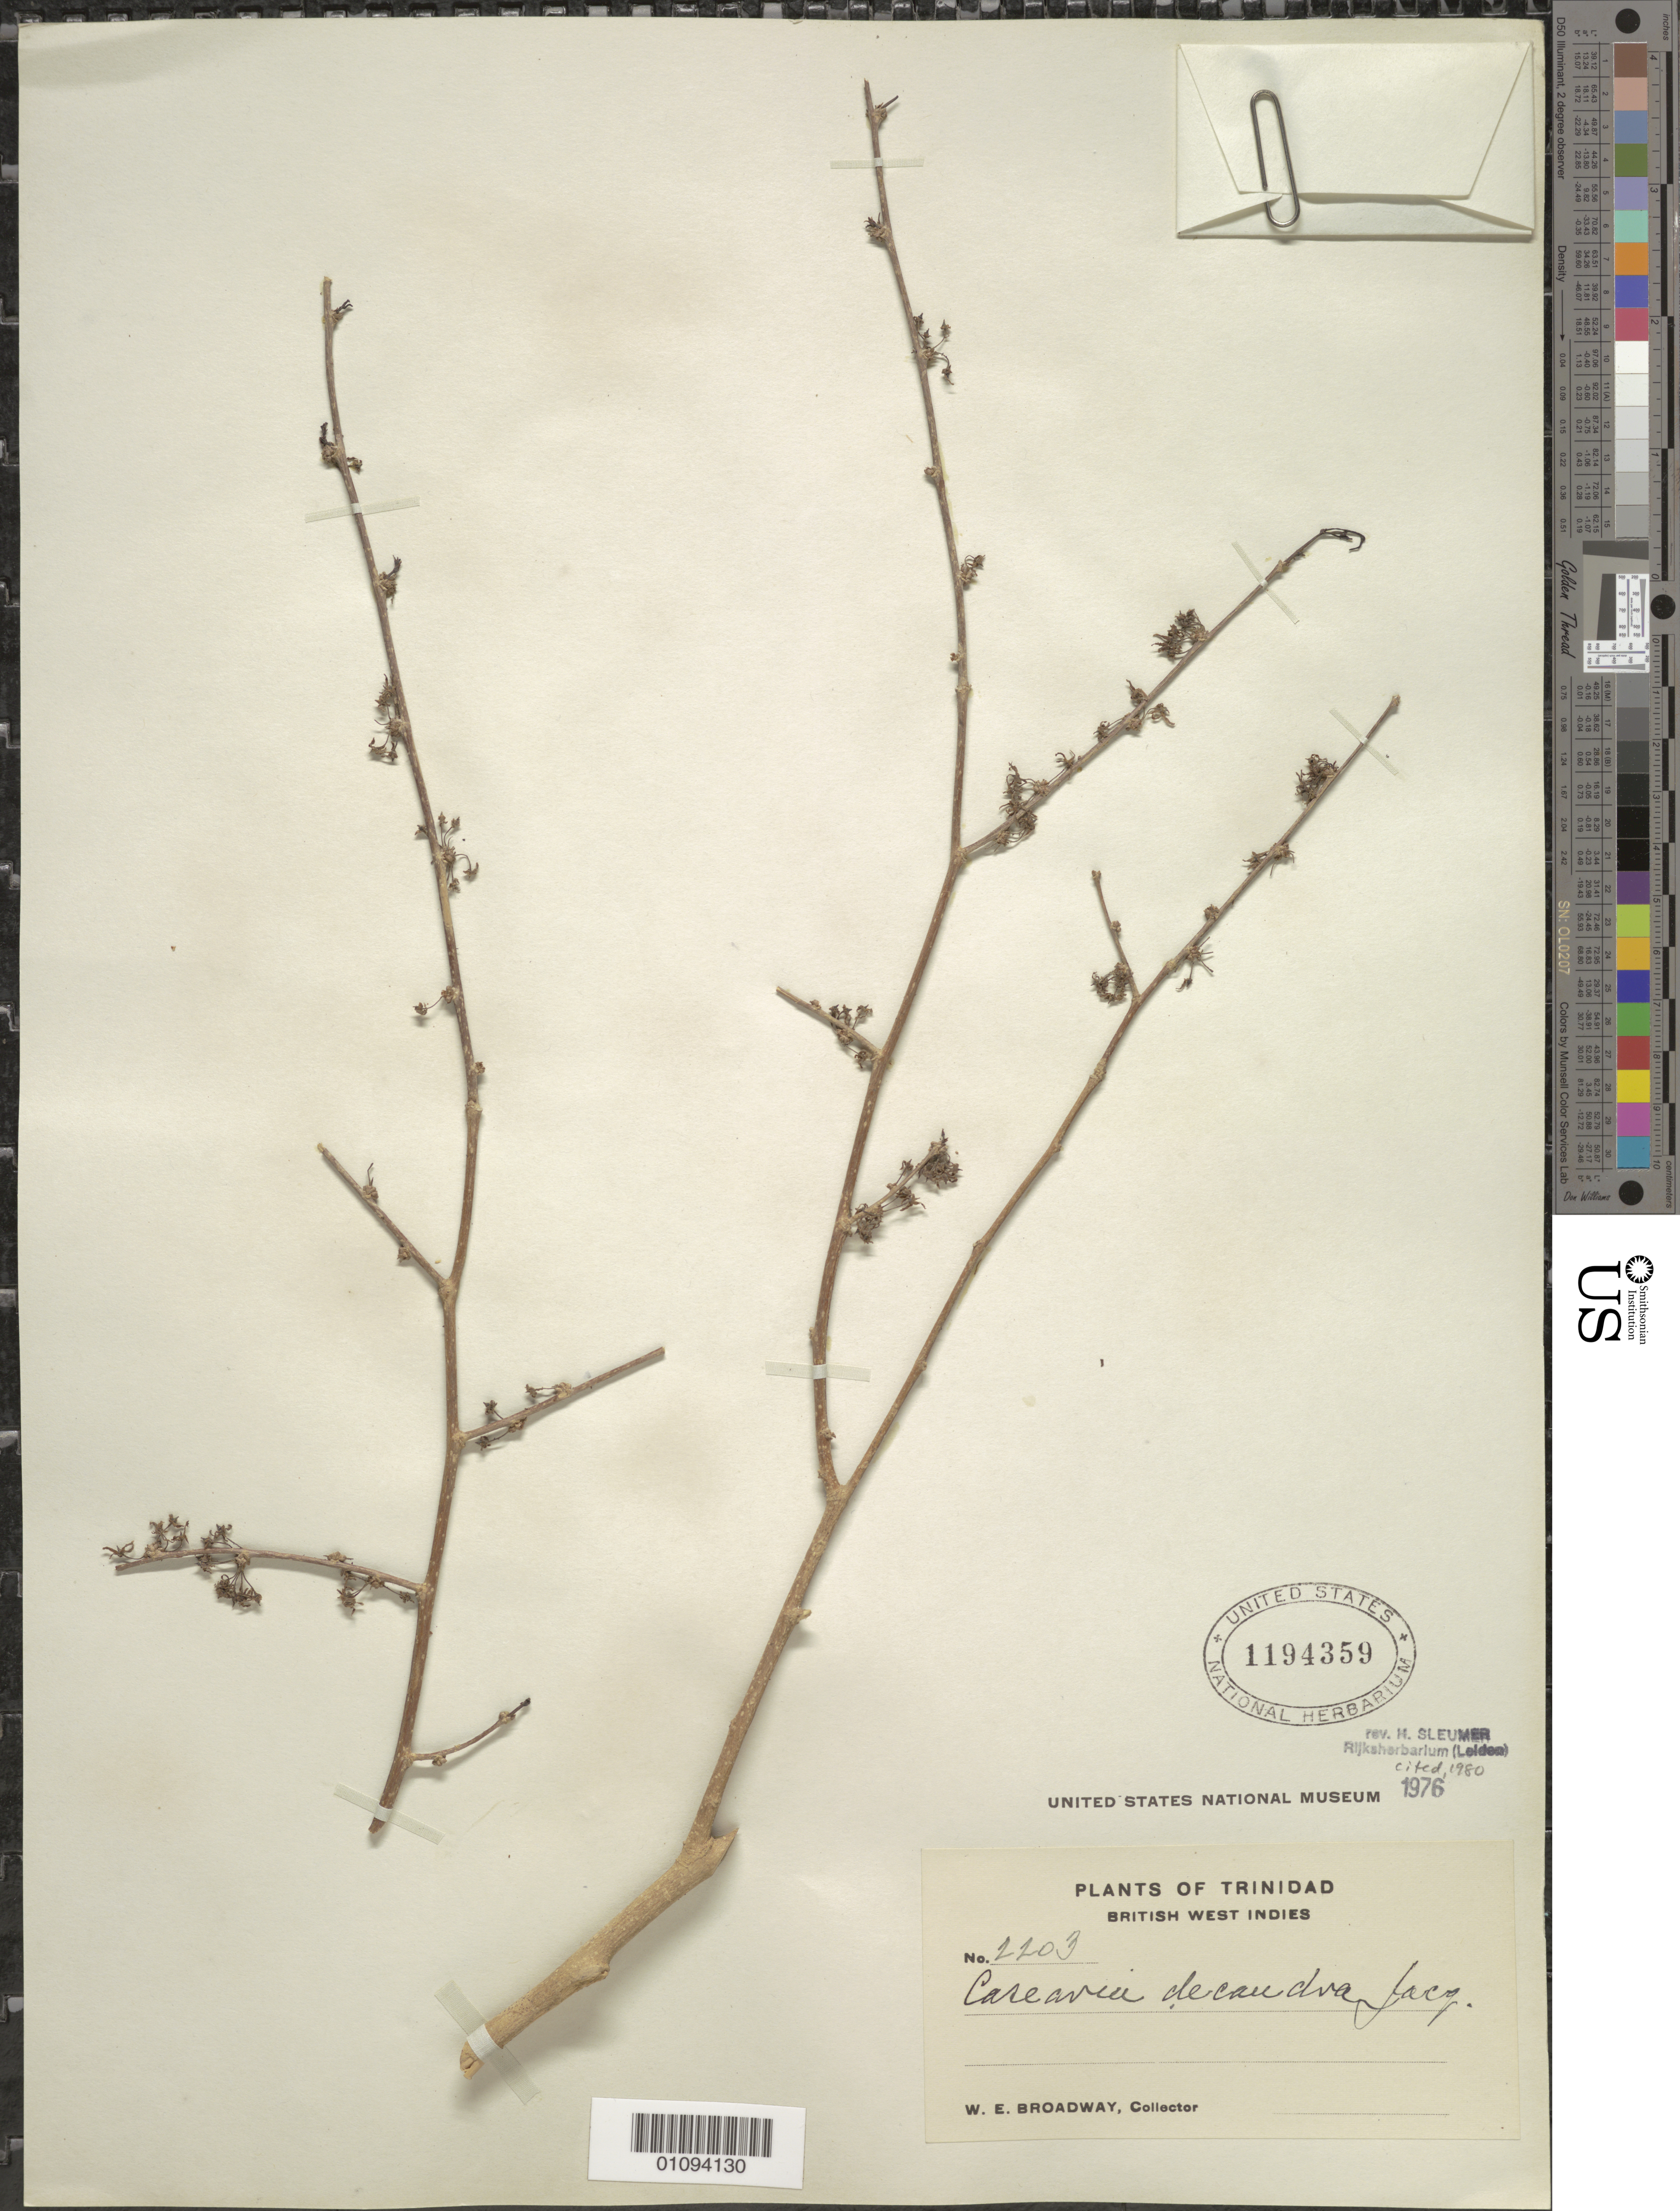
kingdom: Plantae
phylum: Tracheophyta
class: Magnoliopsida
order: Malpighiales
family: Salicaceae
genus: Casearia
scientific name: Casearia decandra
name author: Jacq.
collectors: W. E. Broadway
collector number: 2203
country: Trinidad and Tobago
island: Trinidad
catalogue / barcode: US 1194359